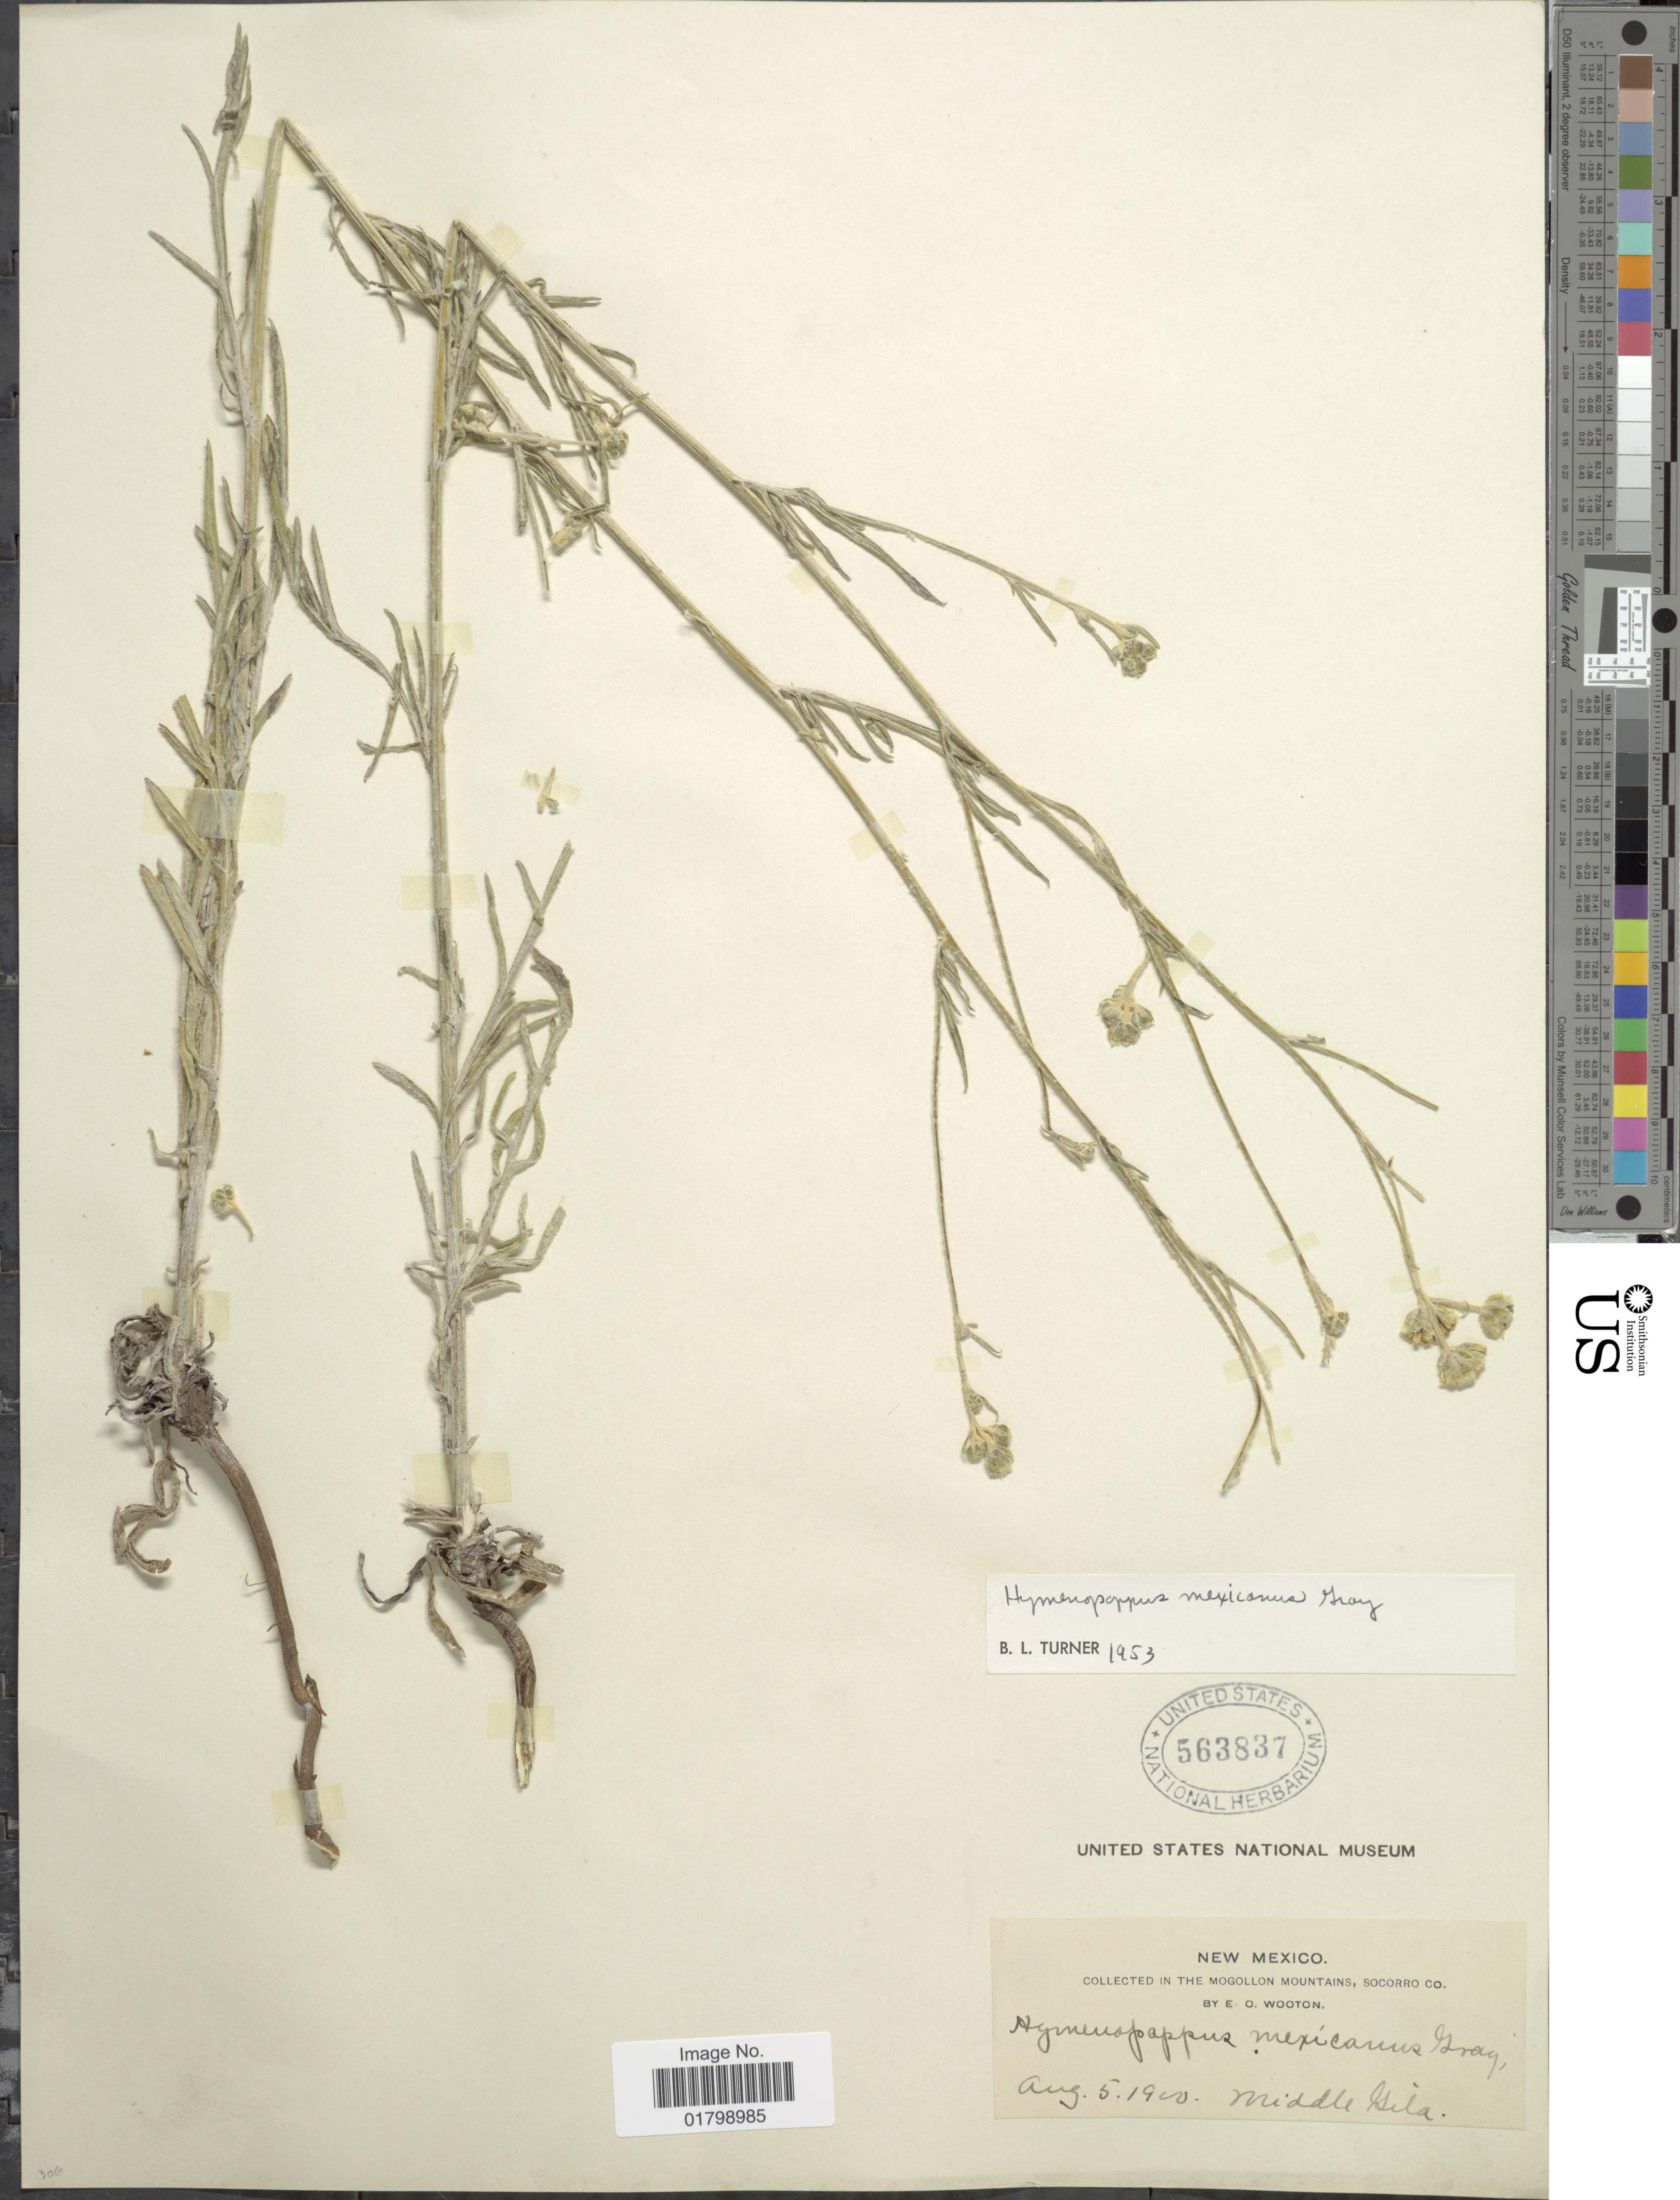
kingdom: Plantae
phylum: Tracheophyta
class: Magnoliopsida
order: Asterales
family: Asteraceae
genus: Hymenopappus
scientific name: Hymenopappus mexicanus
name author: A. Gray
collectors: E. O. Wooton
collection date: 1900-08-05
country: United States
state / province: New Mexico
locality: Mogollon Mountains, Socorro Co., Middle Gila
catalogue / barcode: US 563837